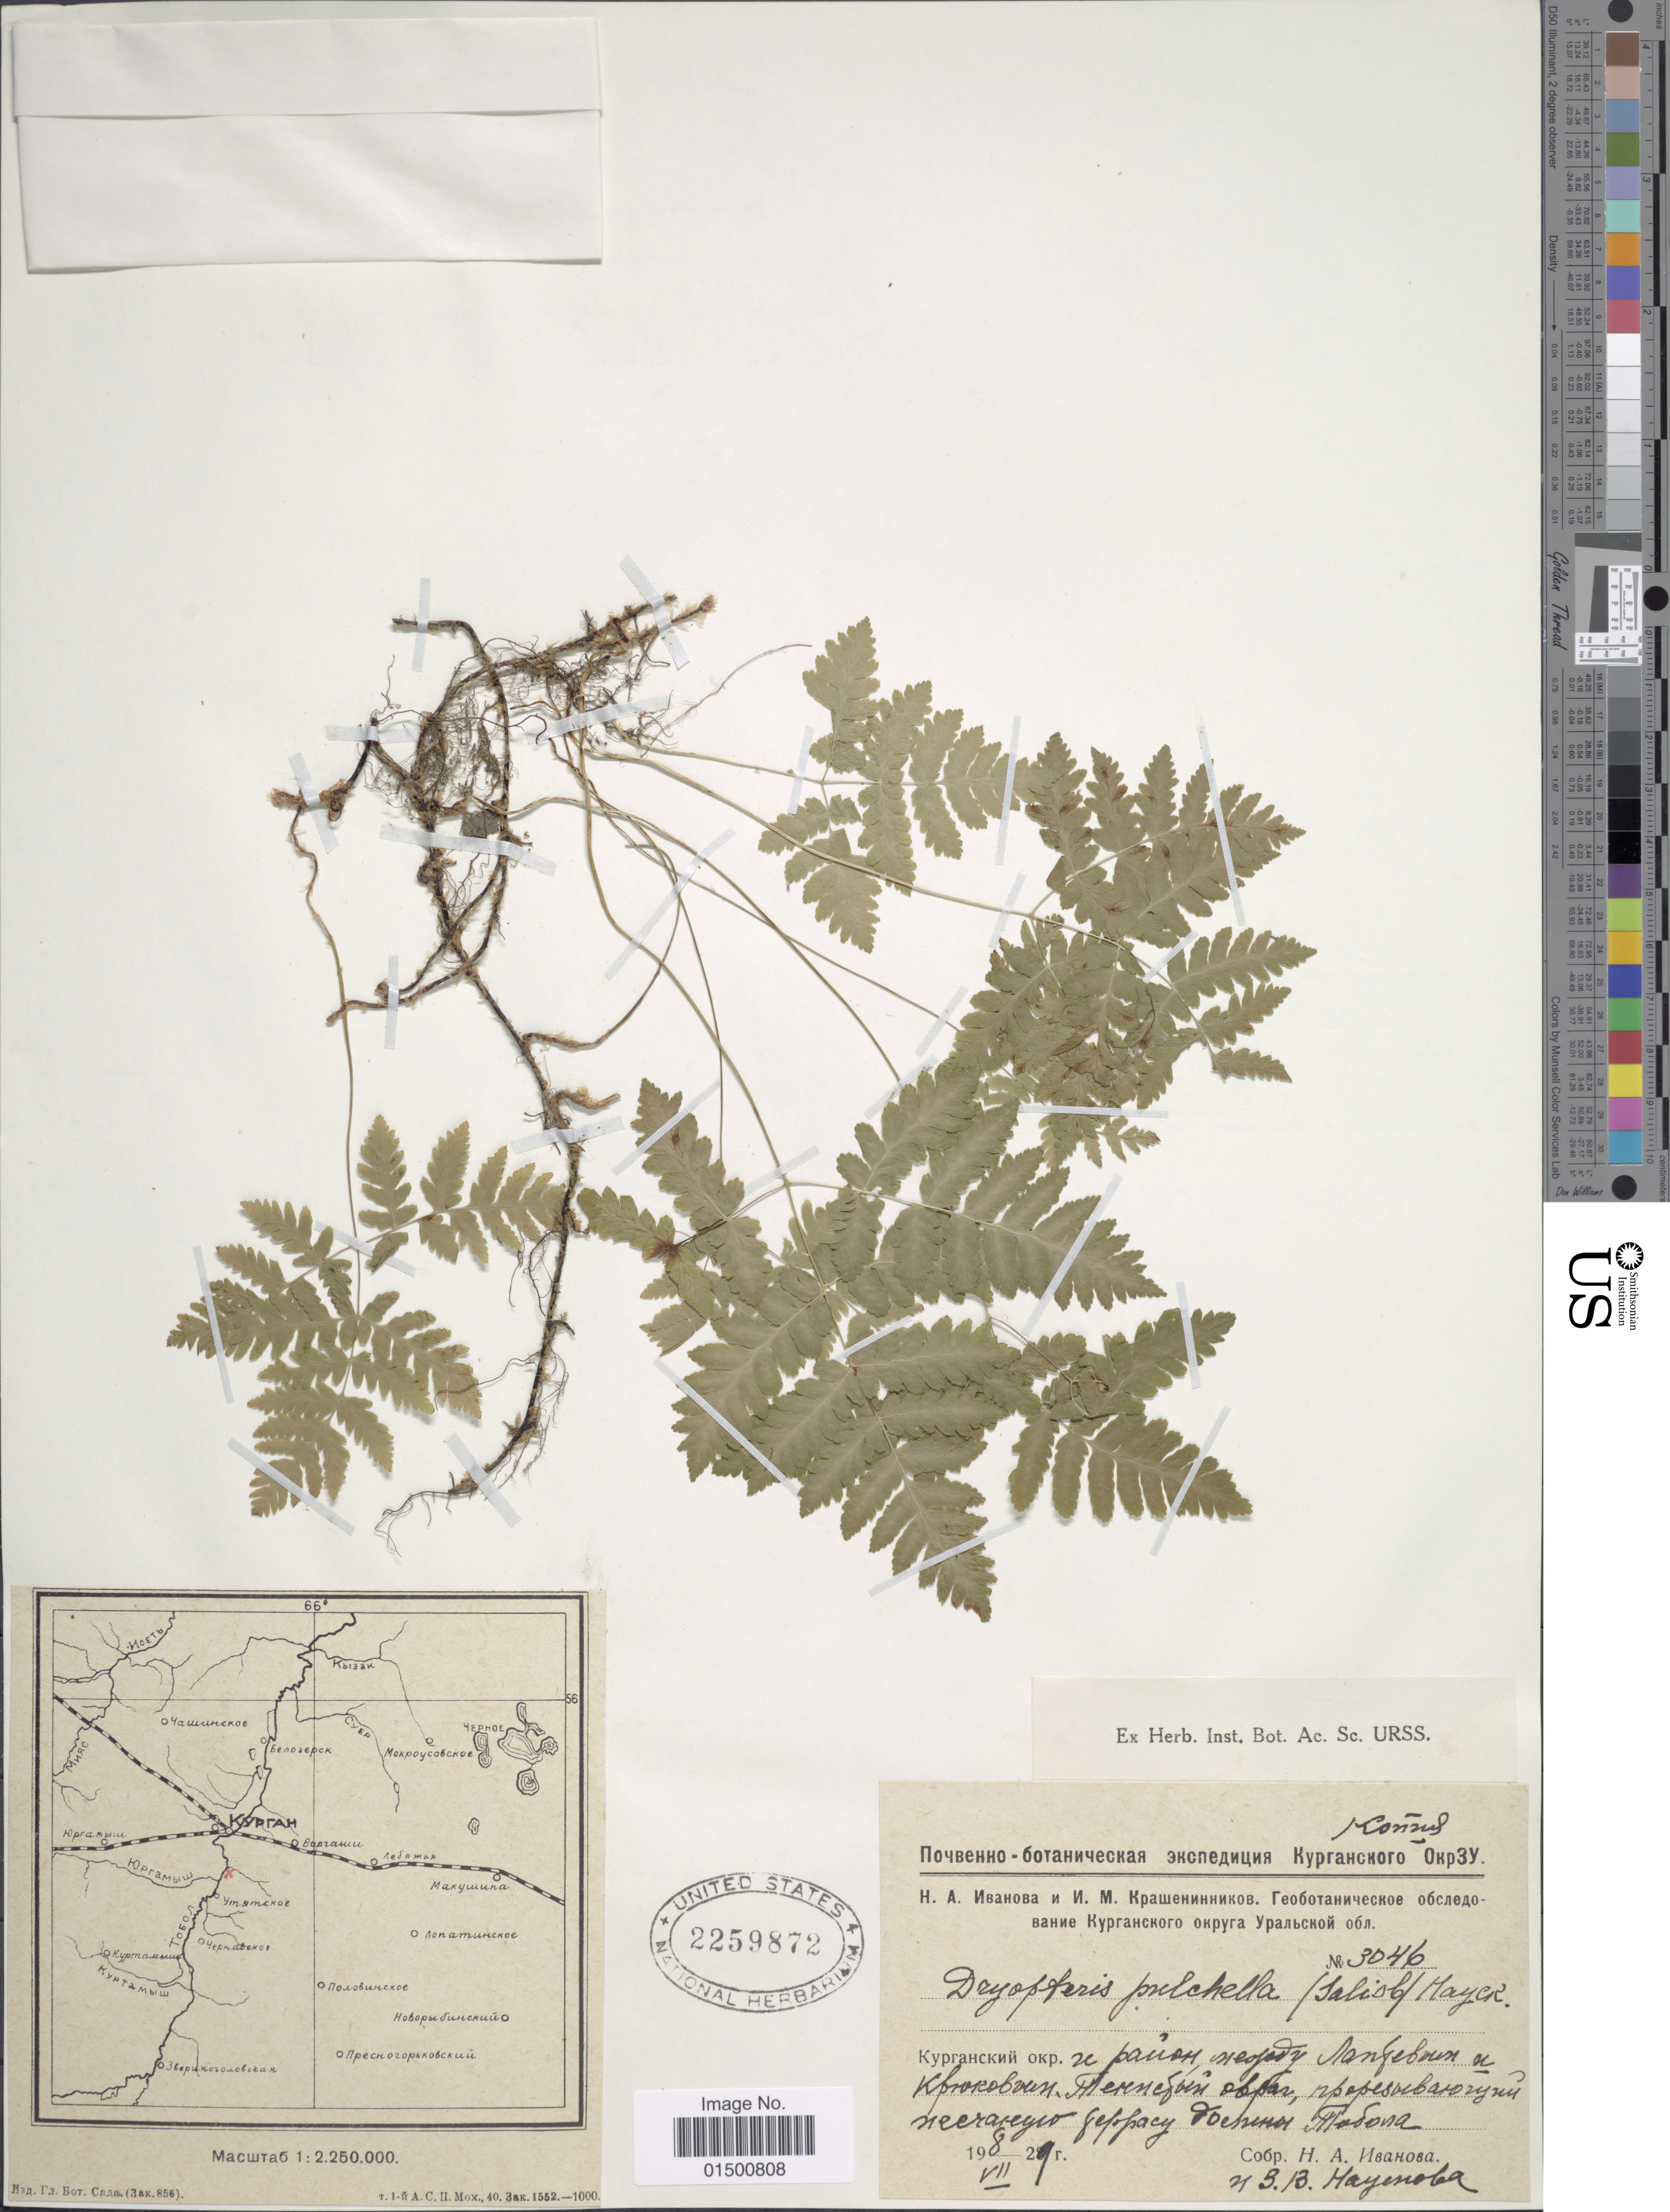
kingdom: Plantae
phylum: Tracheophyta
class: Polypodiopsida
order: Polypodiales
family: Cystopteridaceae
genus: Gymnocarpium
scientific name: Gymnocarpium dryopteris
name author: (L.) Newman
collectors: N. Ivanova & V. Naumova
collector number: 313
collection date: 1929-07-28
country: Russian Federation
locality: Ural Federal District, Kurgan Oblast, Valley of River Tobol, between villages Laptevo and Krukovo.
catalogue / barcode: US 2259872